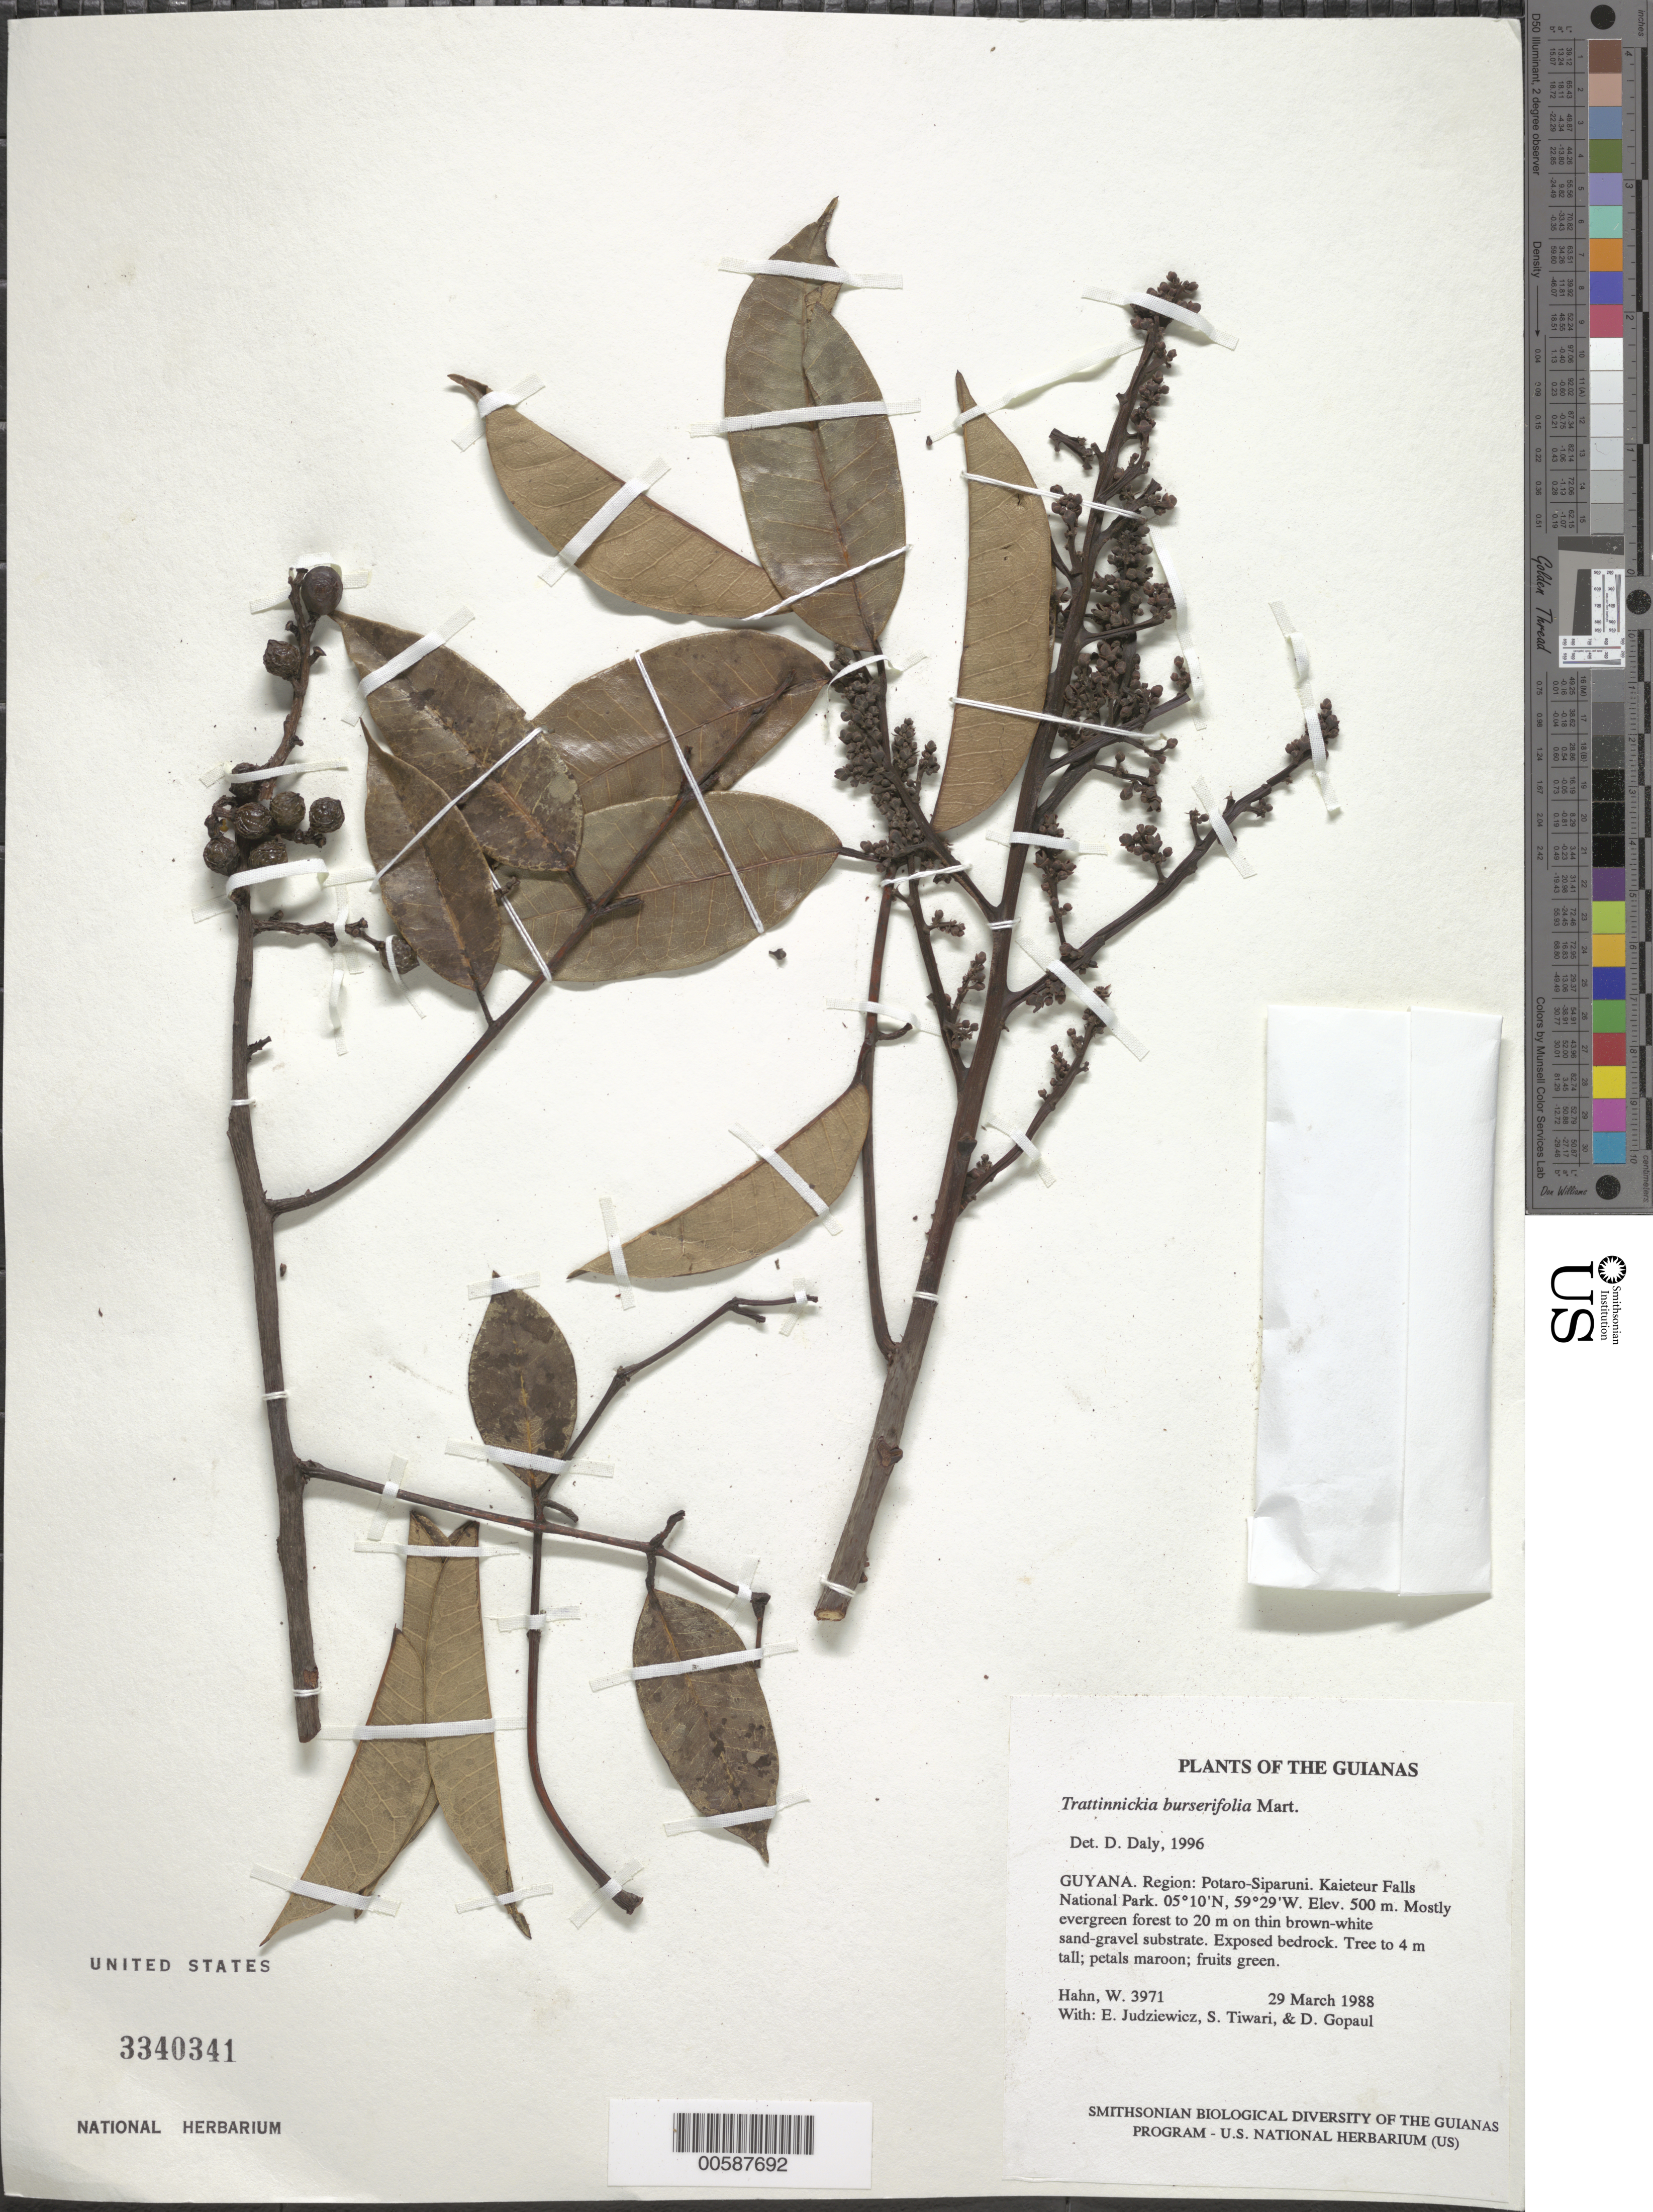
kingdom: Plantae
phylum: Tracheophyta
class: Magnoliopsida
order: Sapindales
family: Burseraceae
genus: Trattinnickia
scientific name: Trattinnickia burserifolia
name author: Mart.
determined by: Daly, D. C.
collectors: W. Hahn, E. J. Judziewicz, S. Tiwari & D. Gopaul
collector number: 3971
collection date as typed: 29 March 1988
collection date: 1988-03-29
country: Guyana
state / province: Potaro-Siparuni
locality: Kaieteur Falls National Park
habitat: Mostly evergreen forest to 20 m on thin brown-white sand-gravel substrate. Exposed bedrock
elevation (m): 500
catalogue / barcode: US 3340341